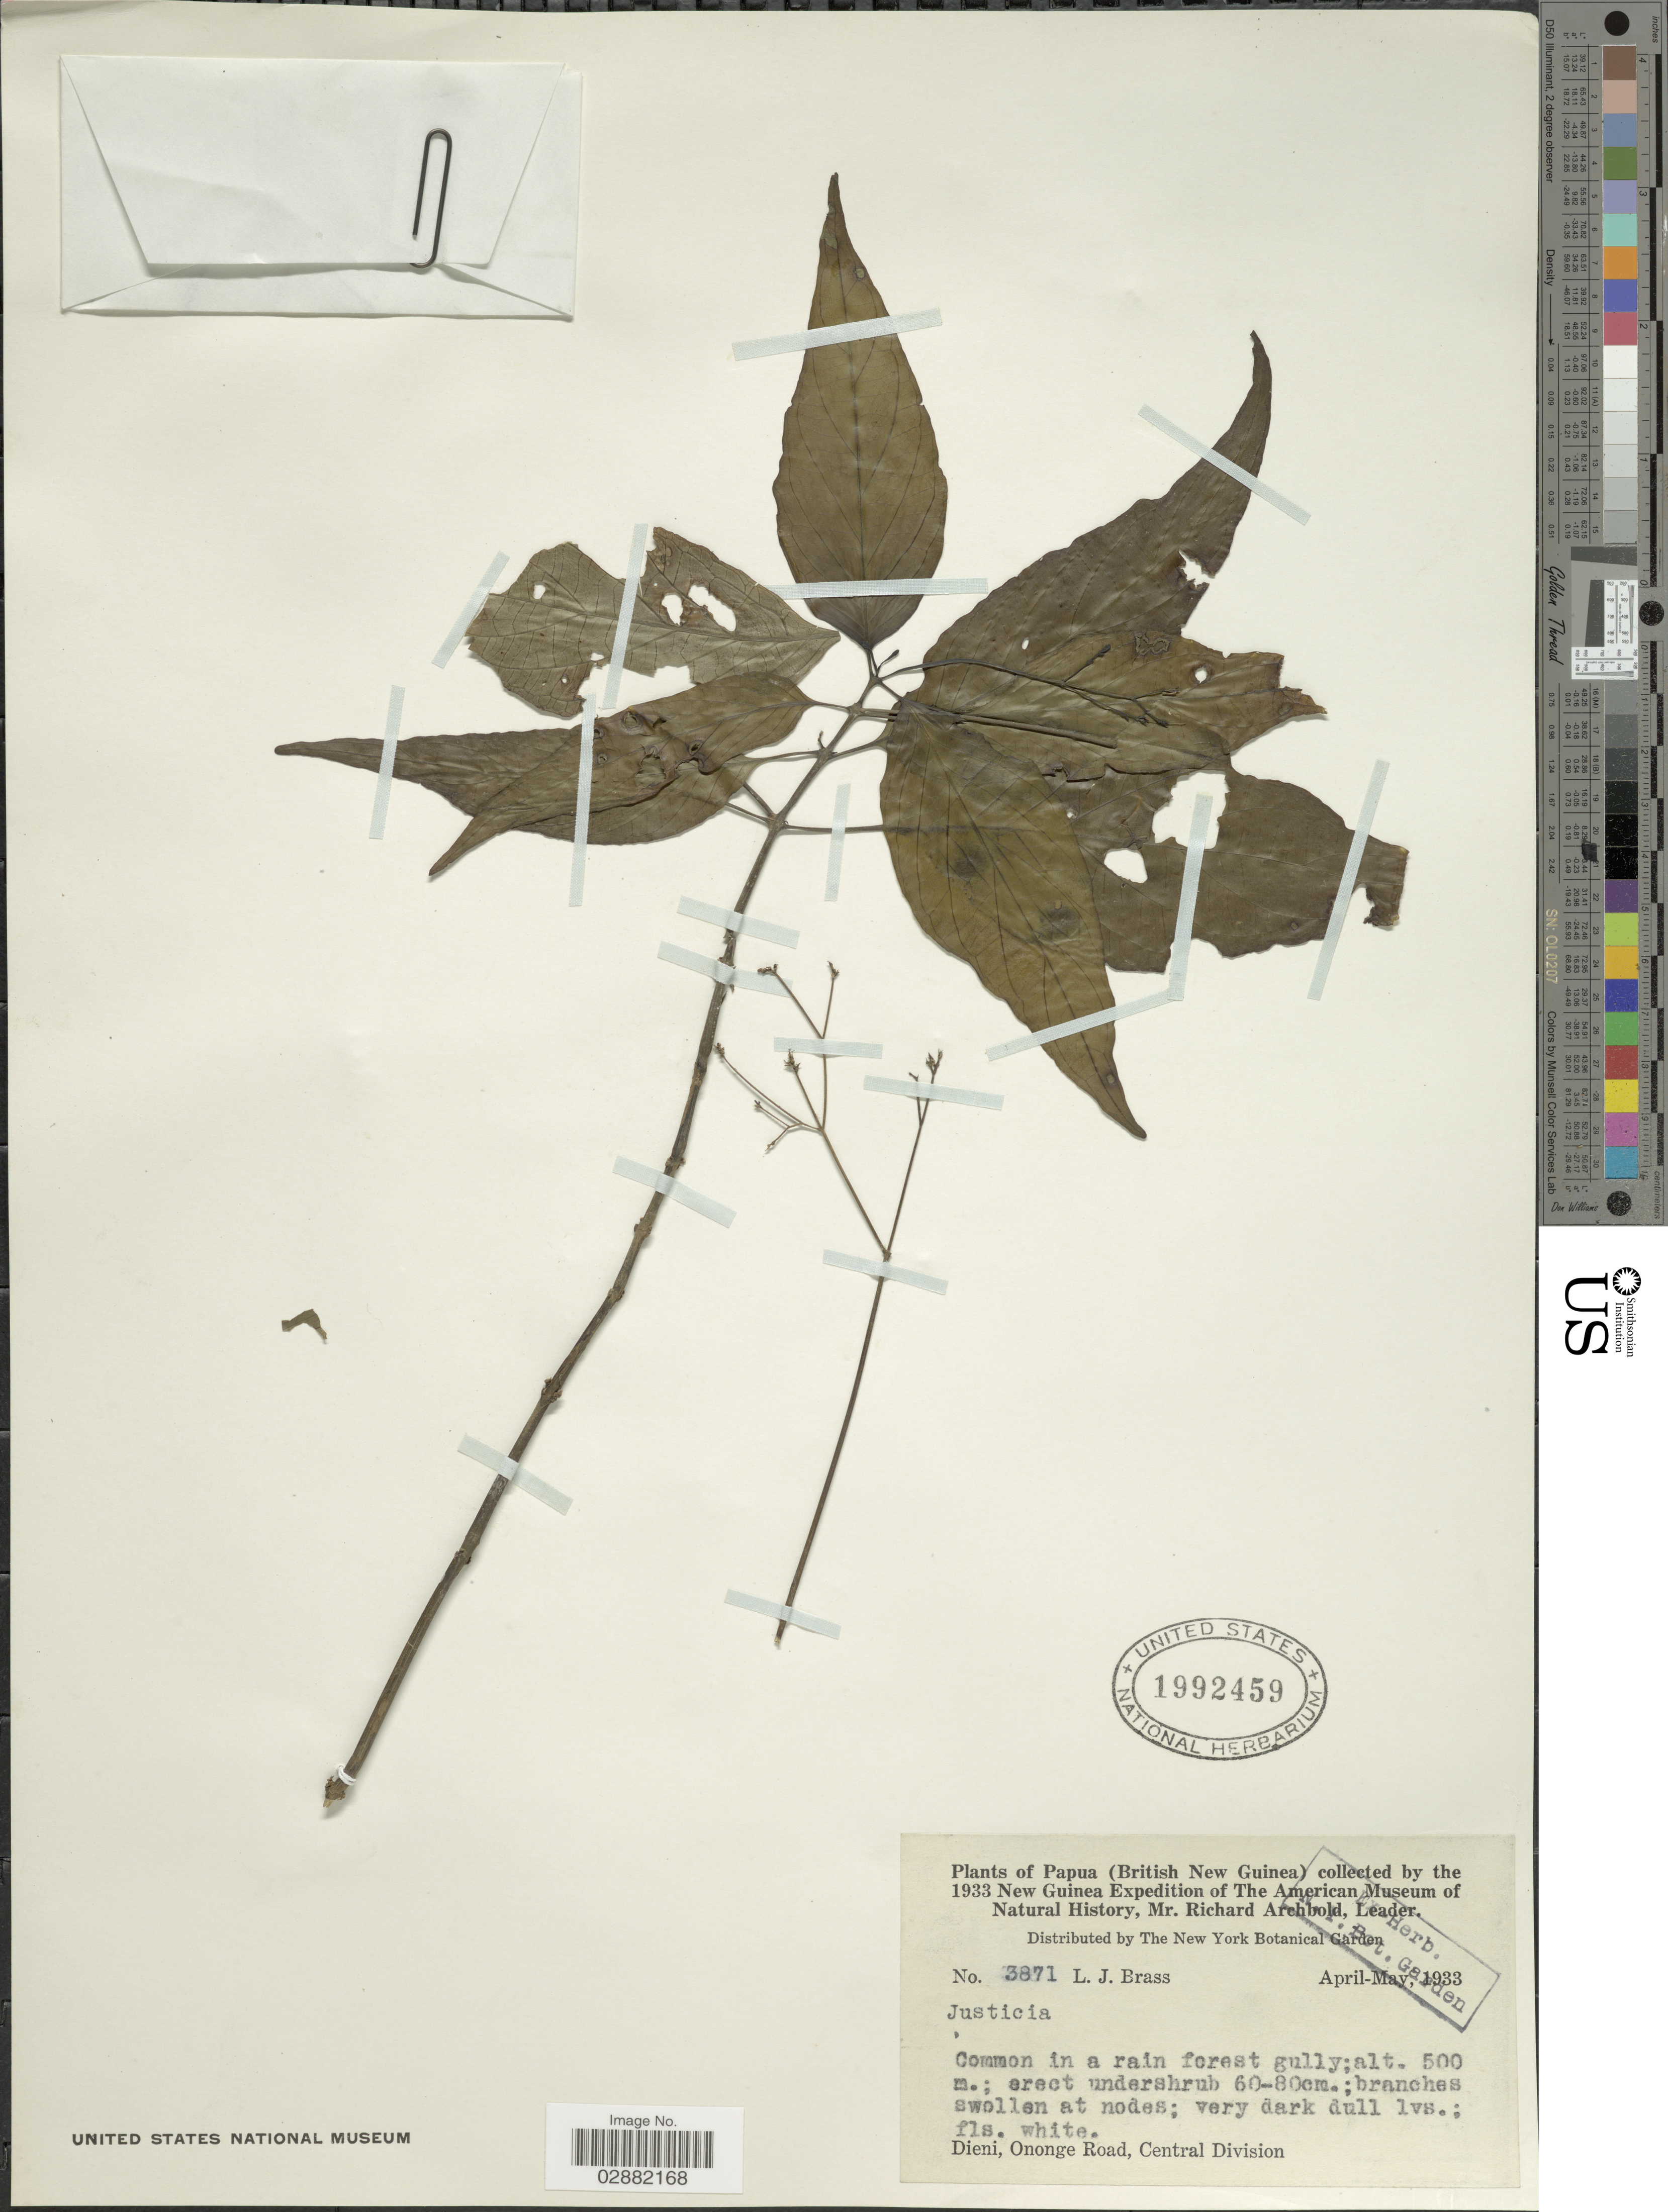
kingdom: Plantae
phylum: Tracheophyta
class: Magnoliopsida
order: Lamiales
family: Acanthaceae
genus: Justicia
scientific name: Justicia sp.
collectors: L. J. Brass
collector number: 3871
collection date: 1933-04/1933-05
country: Papua New Guinea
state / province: Central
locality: Papua (British New Guinea). Dieni, Ononge Road, Central Division.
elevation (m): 500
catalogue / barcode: US 1992459